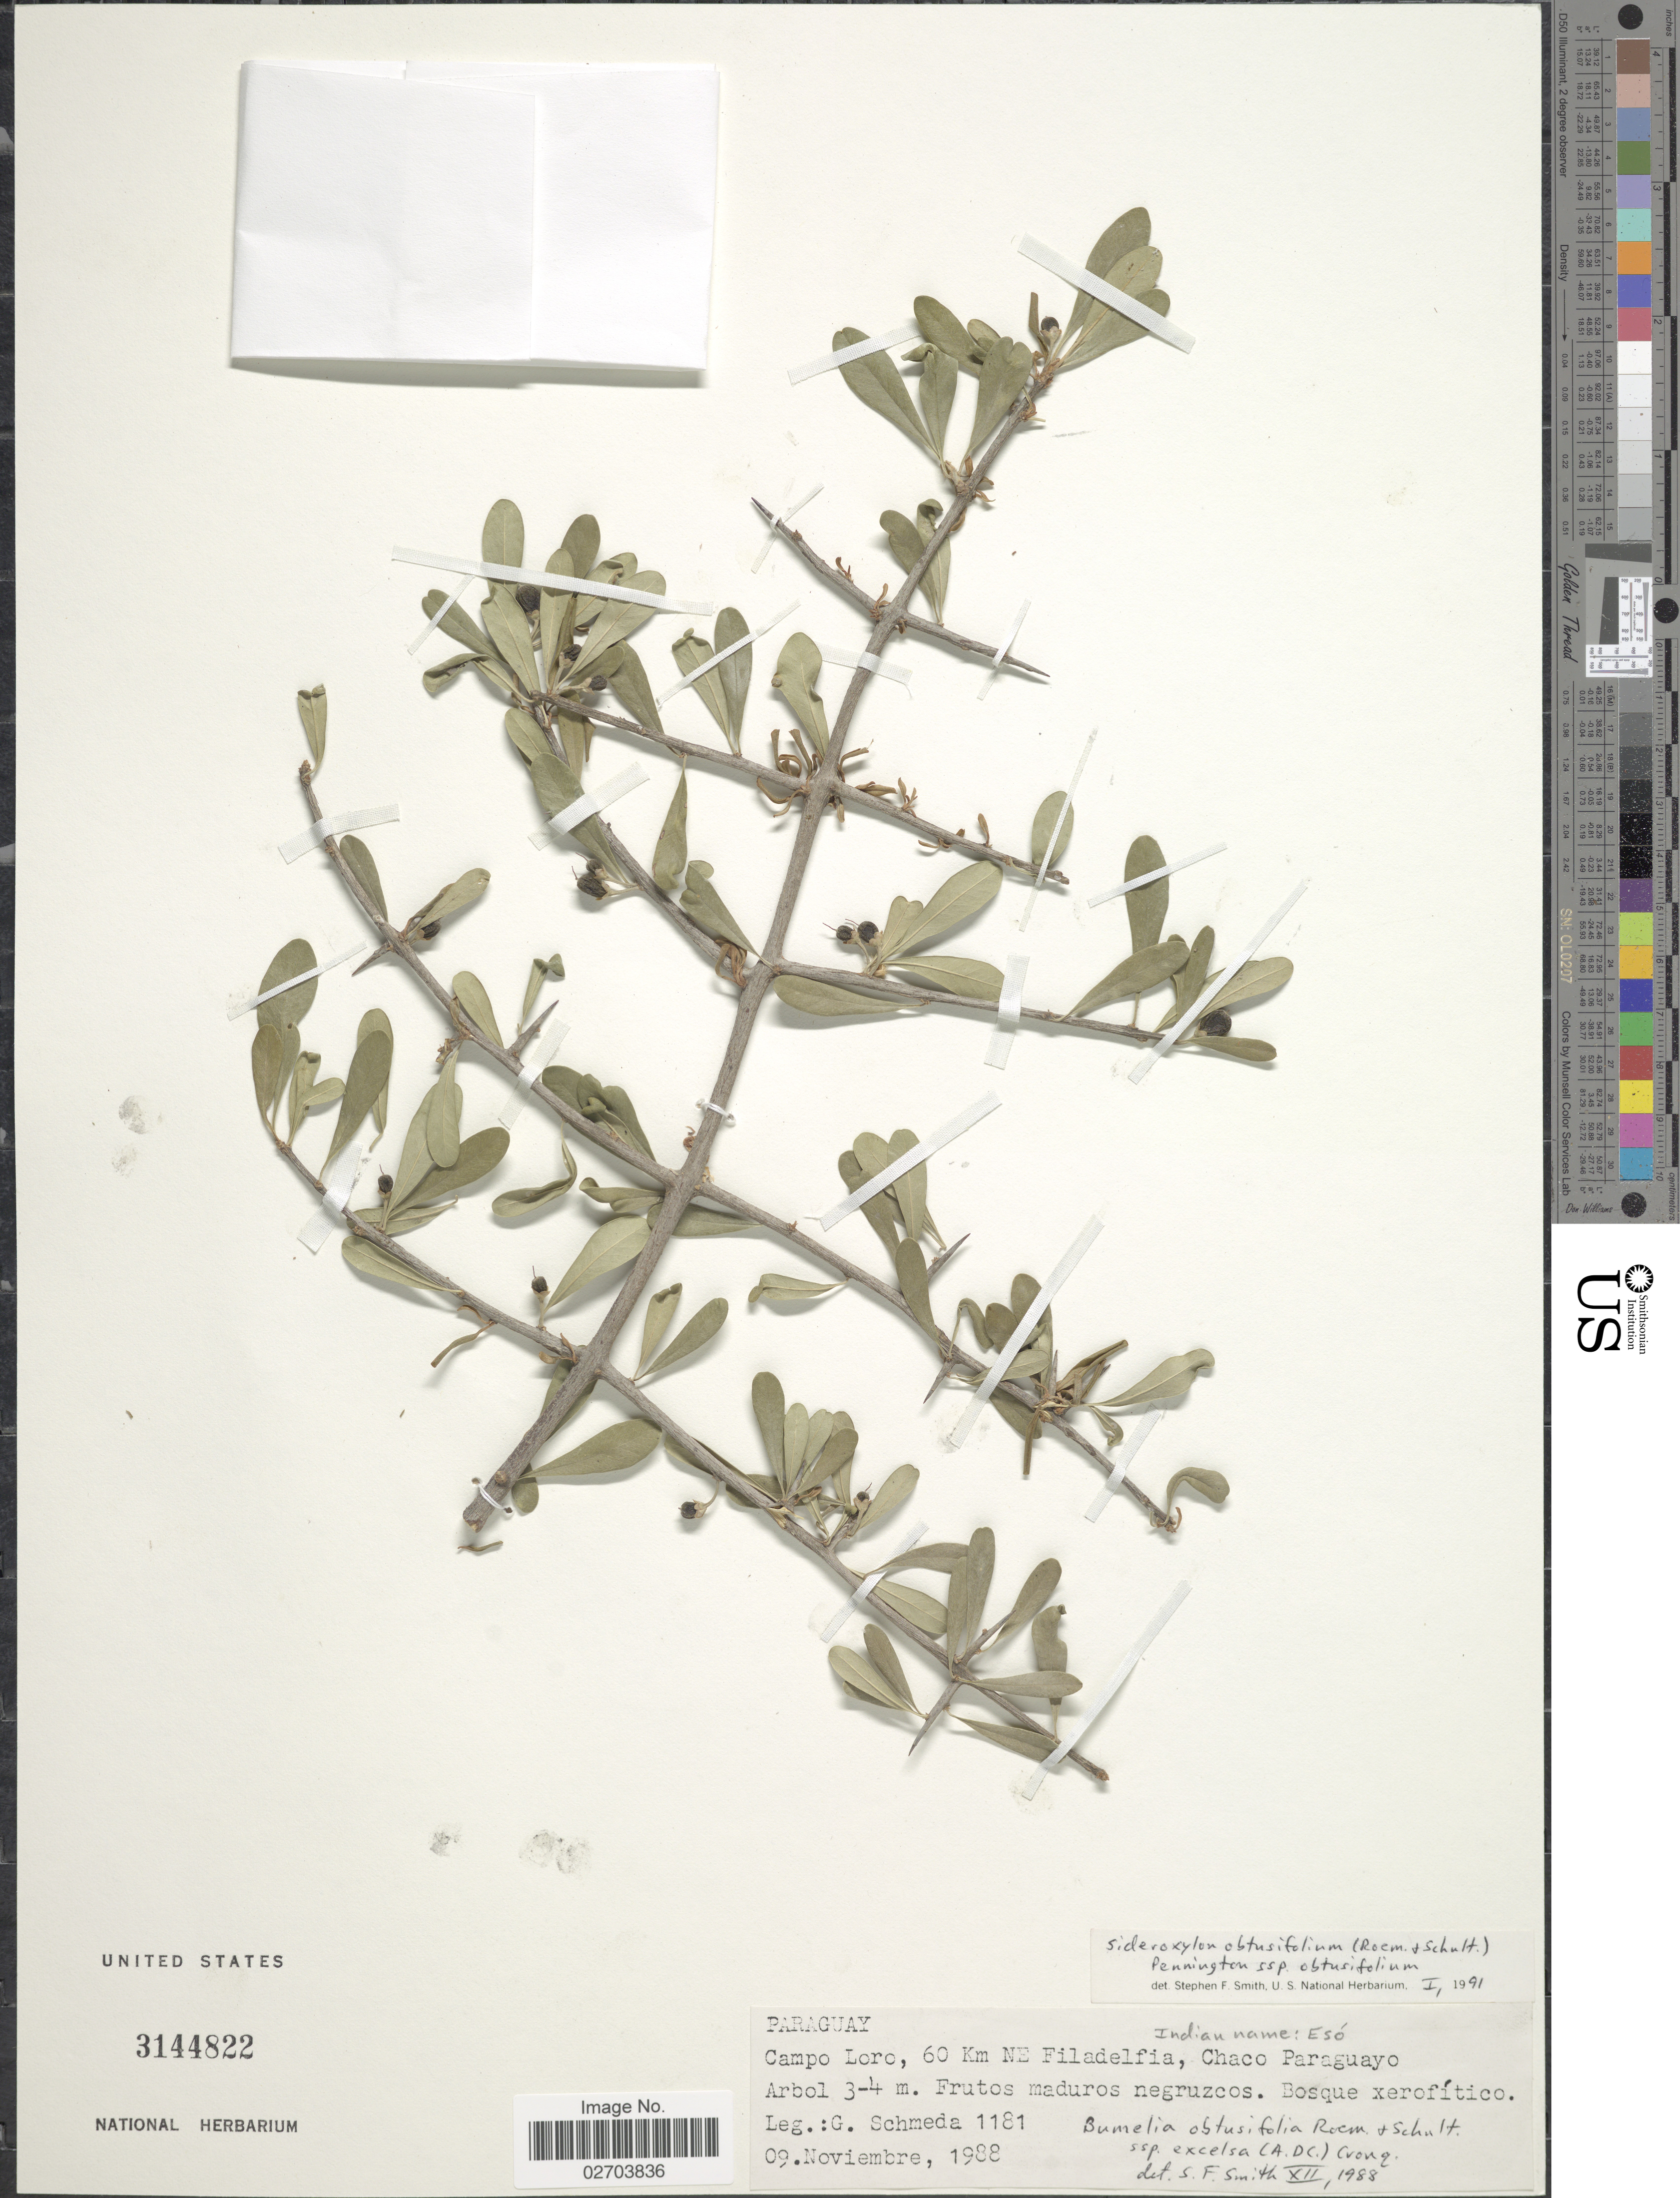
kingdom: Plantae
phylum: Tracheophyta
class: Magnoliopsida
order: Ericales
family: Sapotaceae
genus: Sideroxylon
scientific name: Sideroxylon obtusifolium subsp. obtusifolium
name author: (Roem. & Schult.) T.D. Penn.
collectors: G. Schmeda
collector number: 1181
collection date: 1988-11-09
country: Paraguay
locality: Campo Loro, 60 Km NE Filadelfia, Chaco Paraguayo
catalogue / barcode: US 3144822